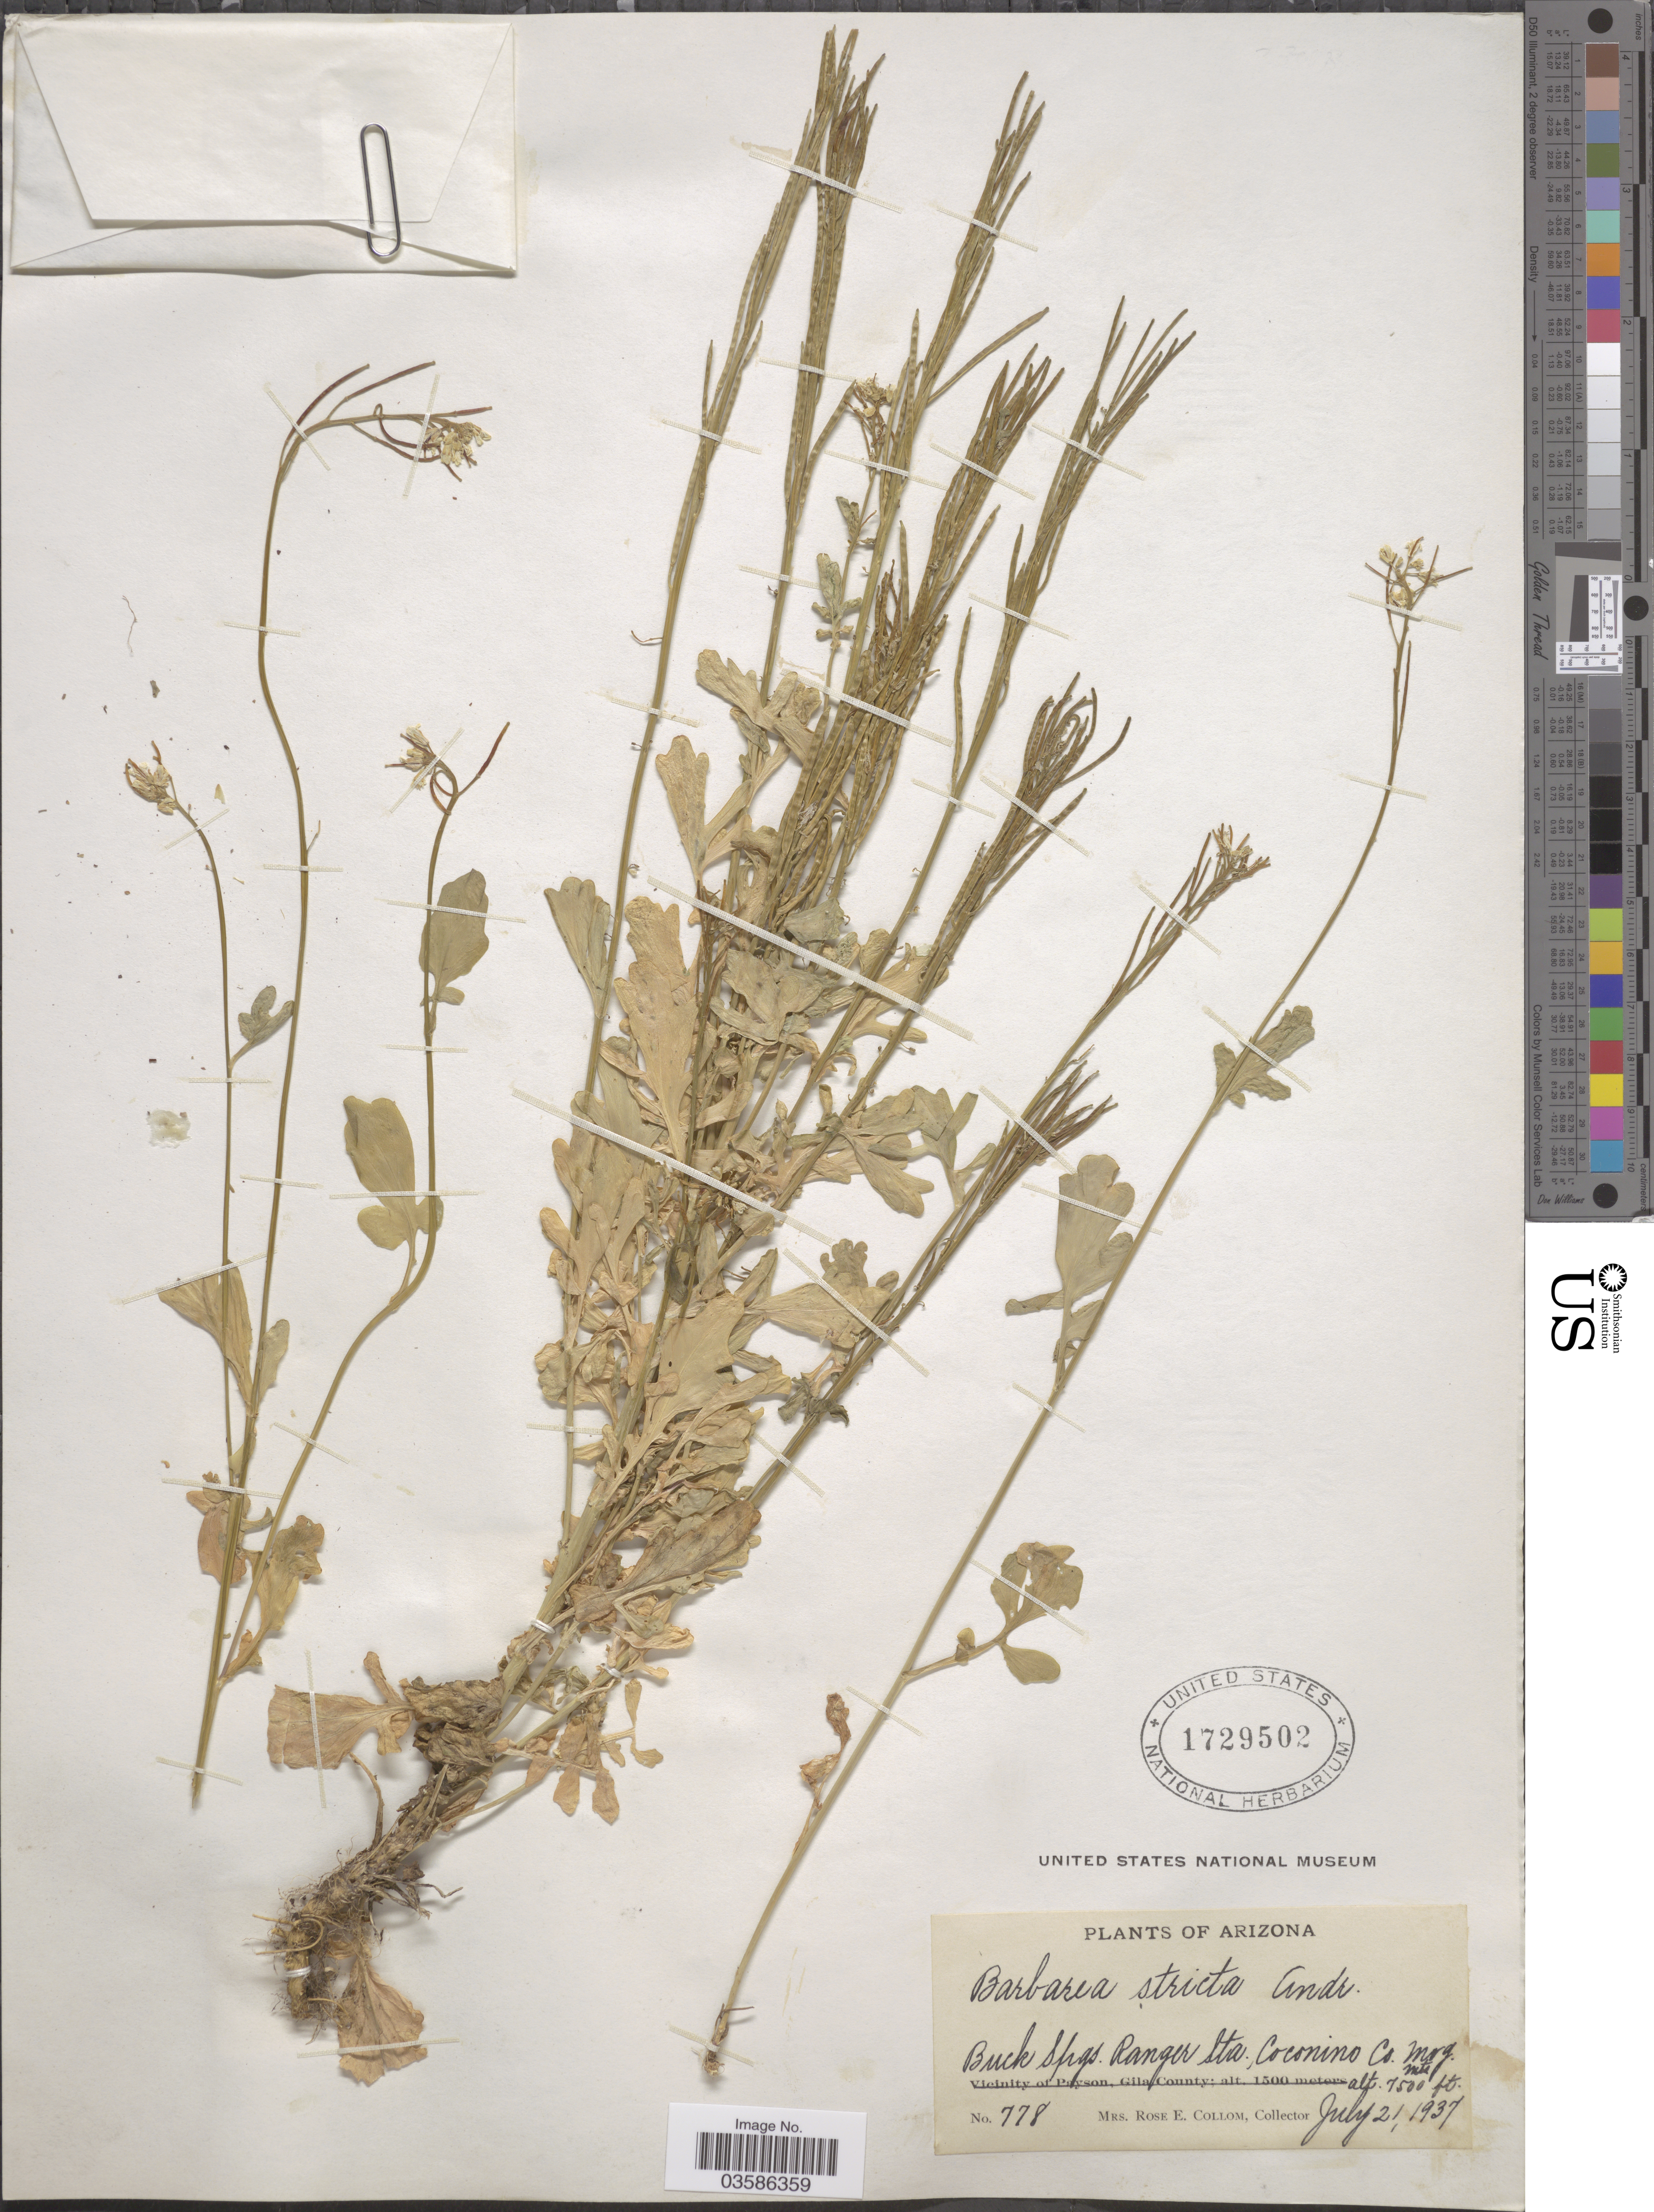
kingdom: Plantae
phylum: Tracheophyta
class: Magnoliopsida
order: Brassicales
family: Brassicaceae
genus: Barbarea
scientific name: Barbarea orthoceras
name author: Ledeb.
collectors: R. E. Collom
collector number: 778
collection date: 1937-07-21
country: United States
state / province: Arizona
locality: Buck Spgs. Ranger Sta., Coconino Co. Mog. Mts.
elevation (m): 2286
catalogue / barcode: US 1729502